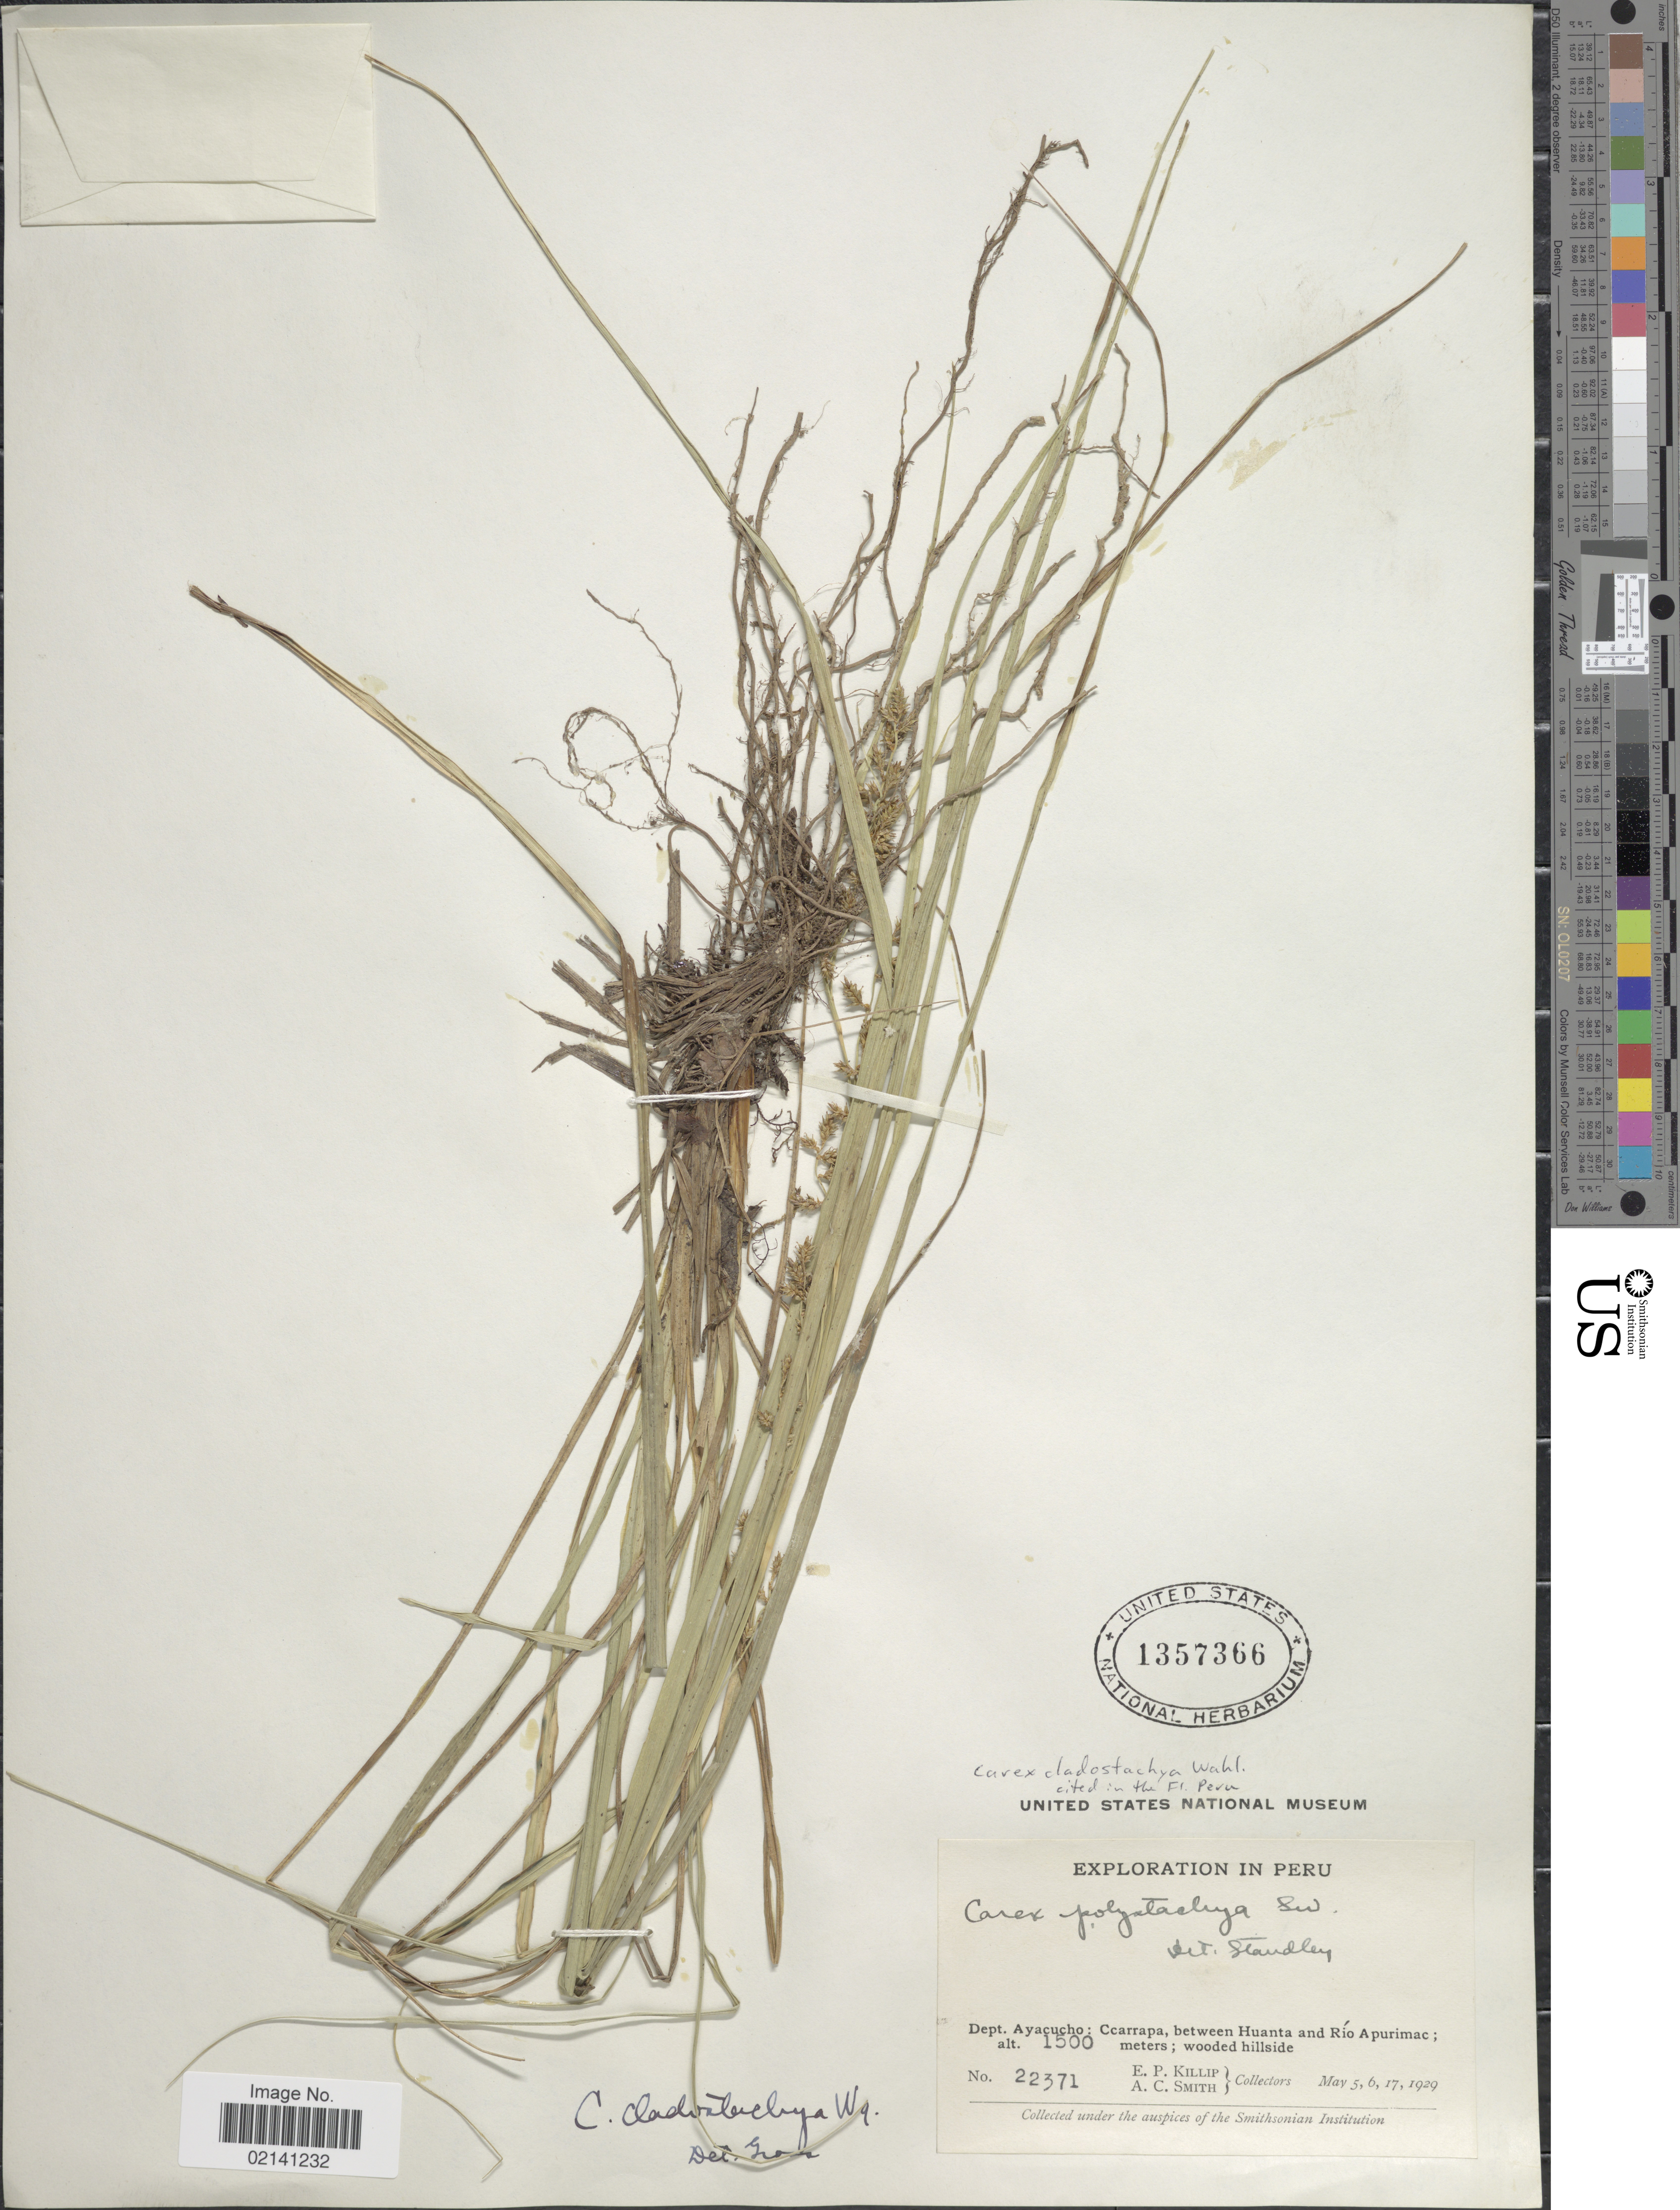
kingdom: Plantae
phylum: Tracheophyta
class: Liliopsida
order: Poales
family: Cyperaceae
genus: Carex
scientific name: Carex polystachya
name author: Sw. ex Wahlenb.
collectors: E. P. Killip & A. C. Smith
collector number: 22371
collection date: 1929-05-05/1929-05-17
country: Peru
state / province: Ayacucho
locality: Ccarrapa, between Huanta and Rio Apurimac, wooded hillside.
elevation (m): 1500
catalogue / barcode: US 1357366